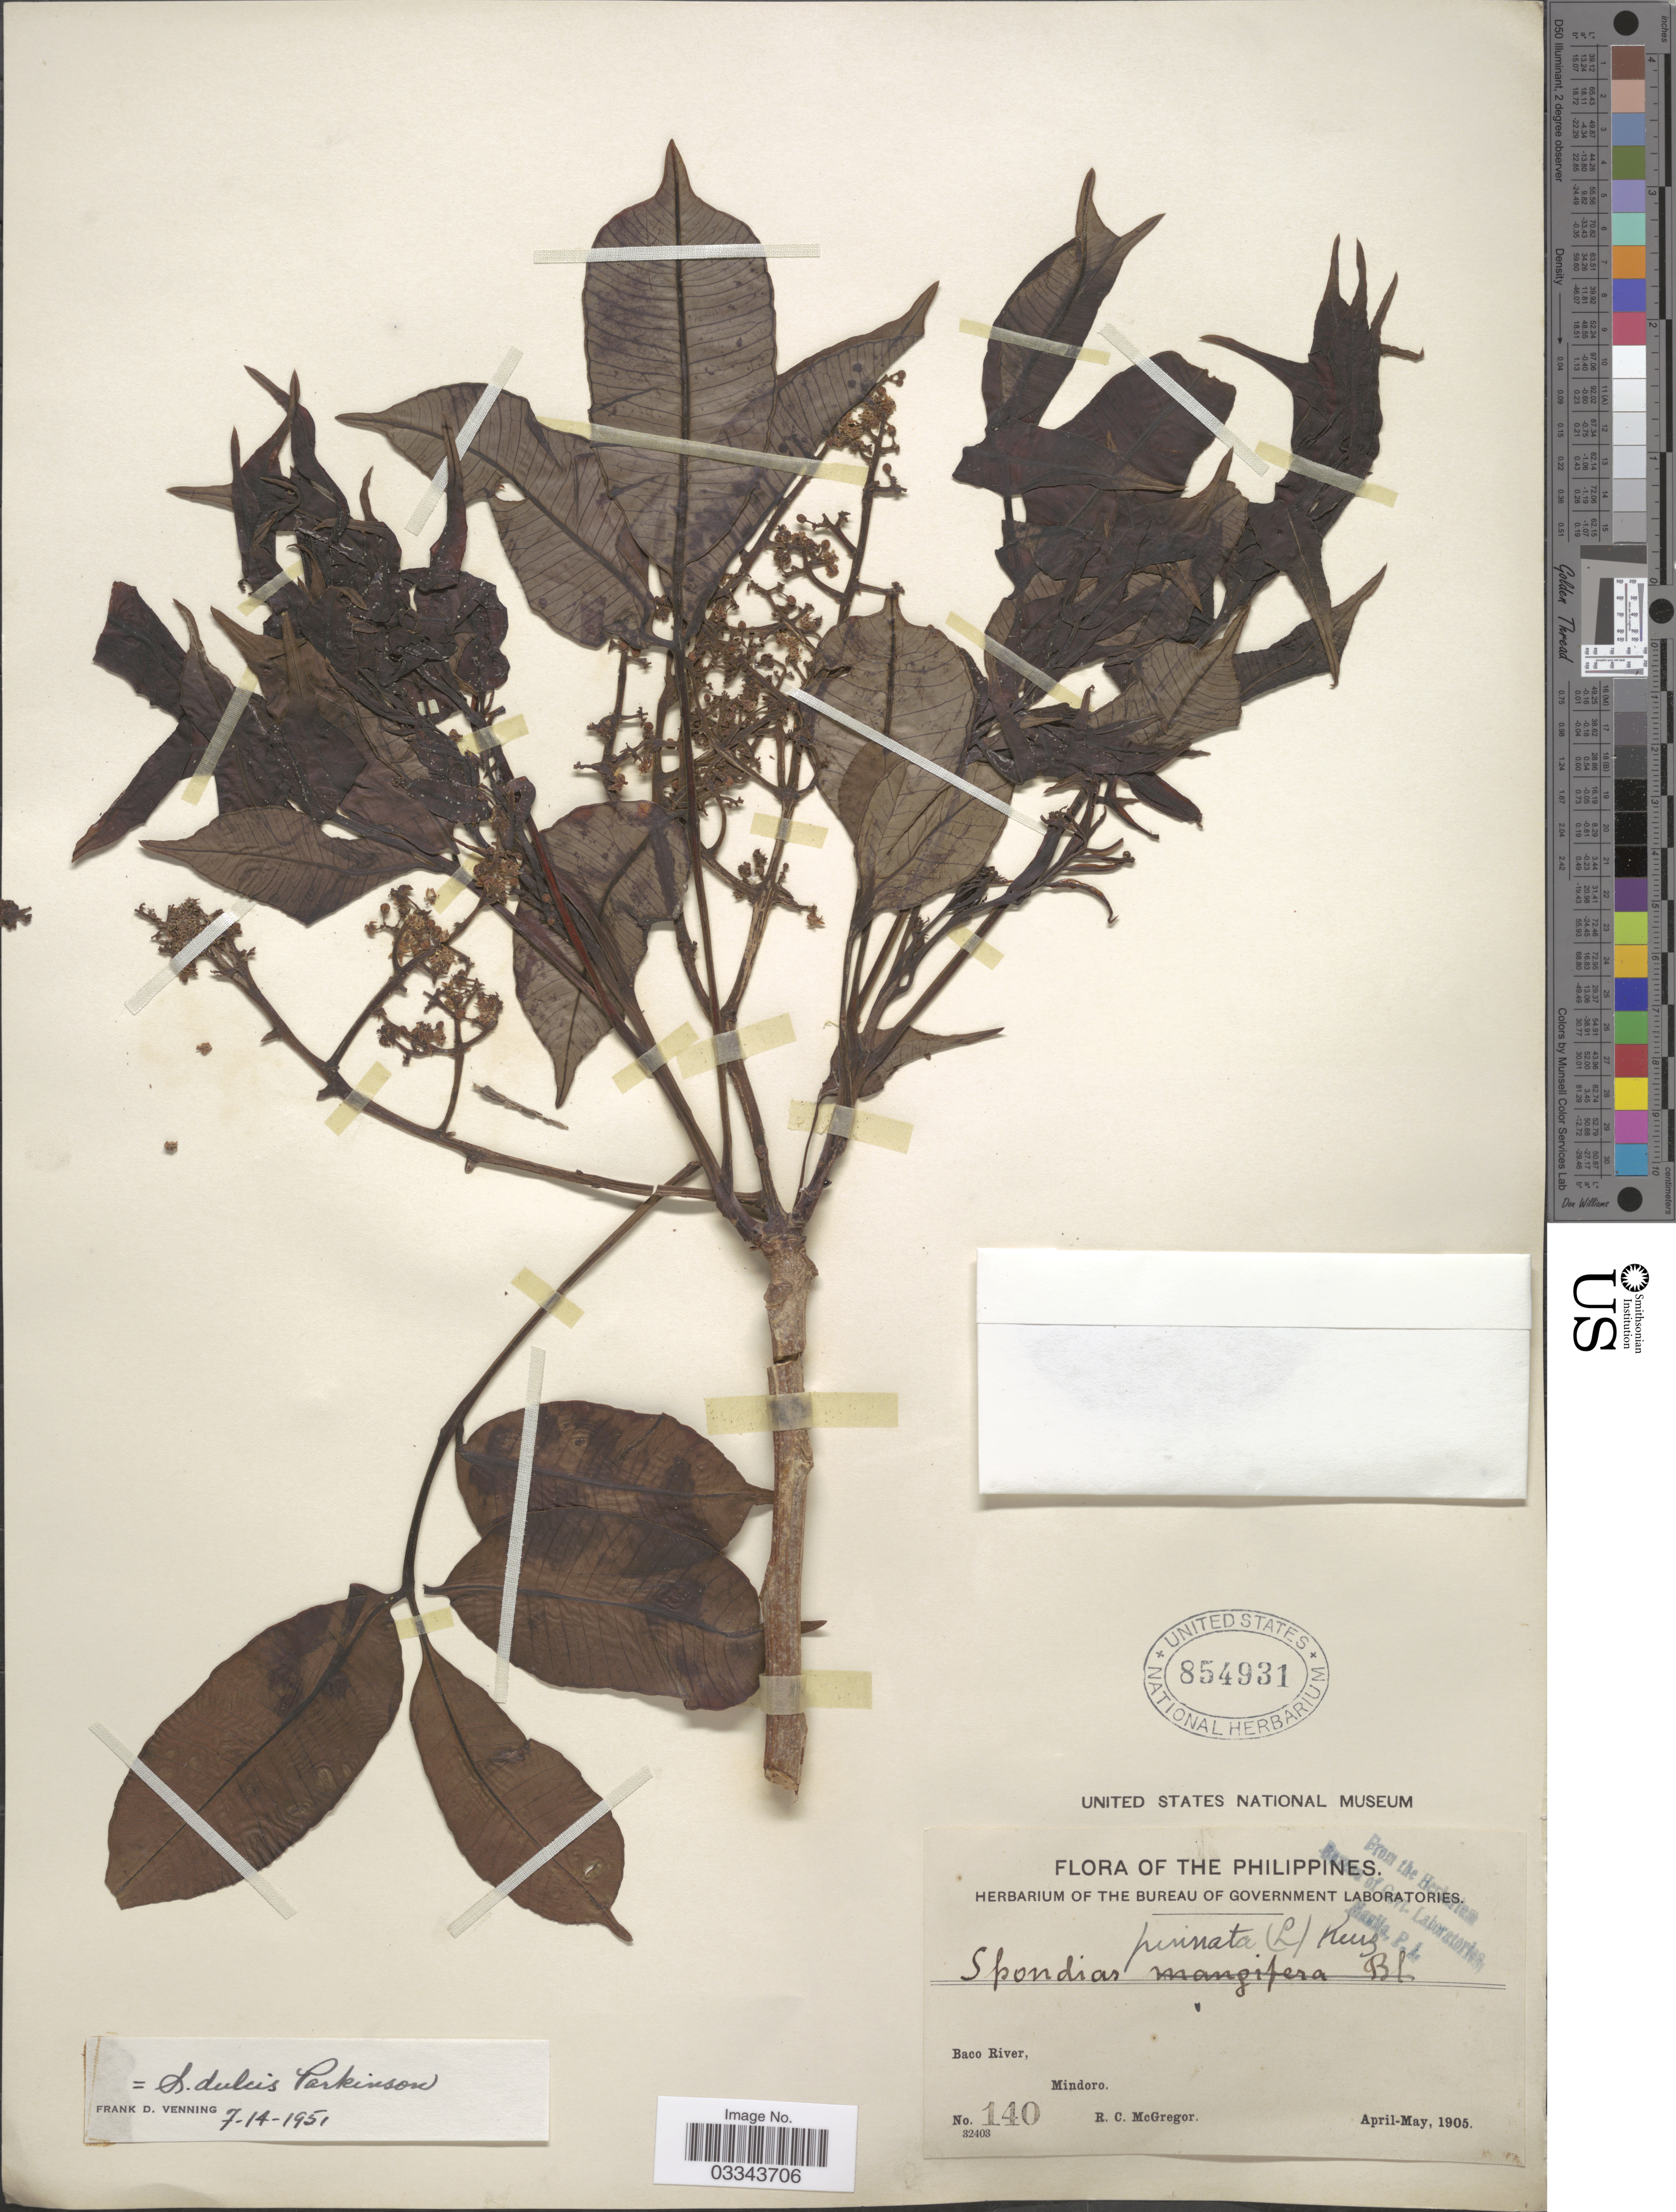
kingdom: Plantae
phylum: Tracheophyta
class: Magnoliopsida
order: Sapindales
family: Anacardiaceae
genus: Spondias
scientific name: Spondias dulcis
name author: Parkinson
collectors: R. C. McGregor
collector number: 140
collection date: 1905-04/1905-05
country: Philippines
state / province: Mimaropa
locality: Baco River, Mindoro.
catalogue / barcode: US 854931